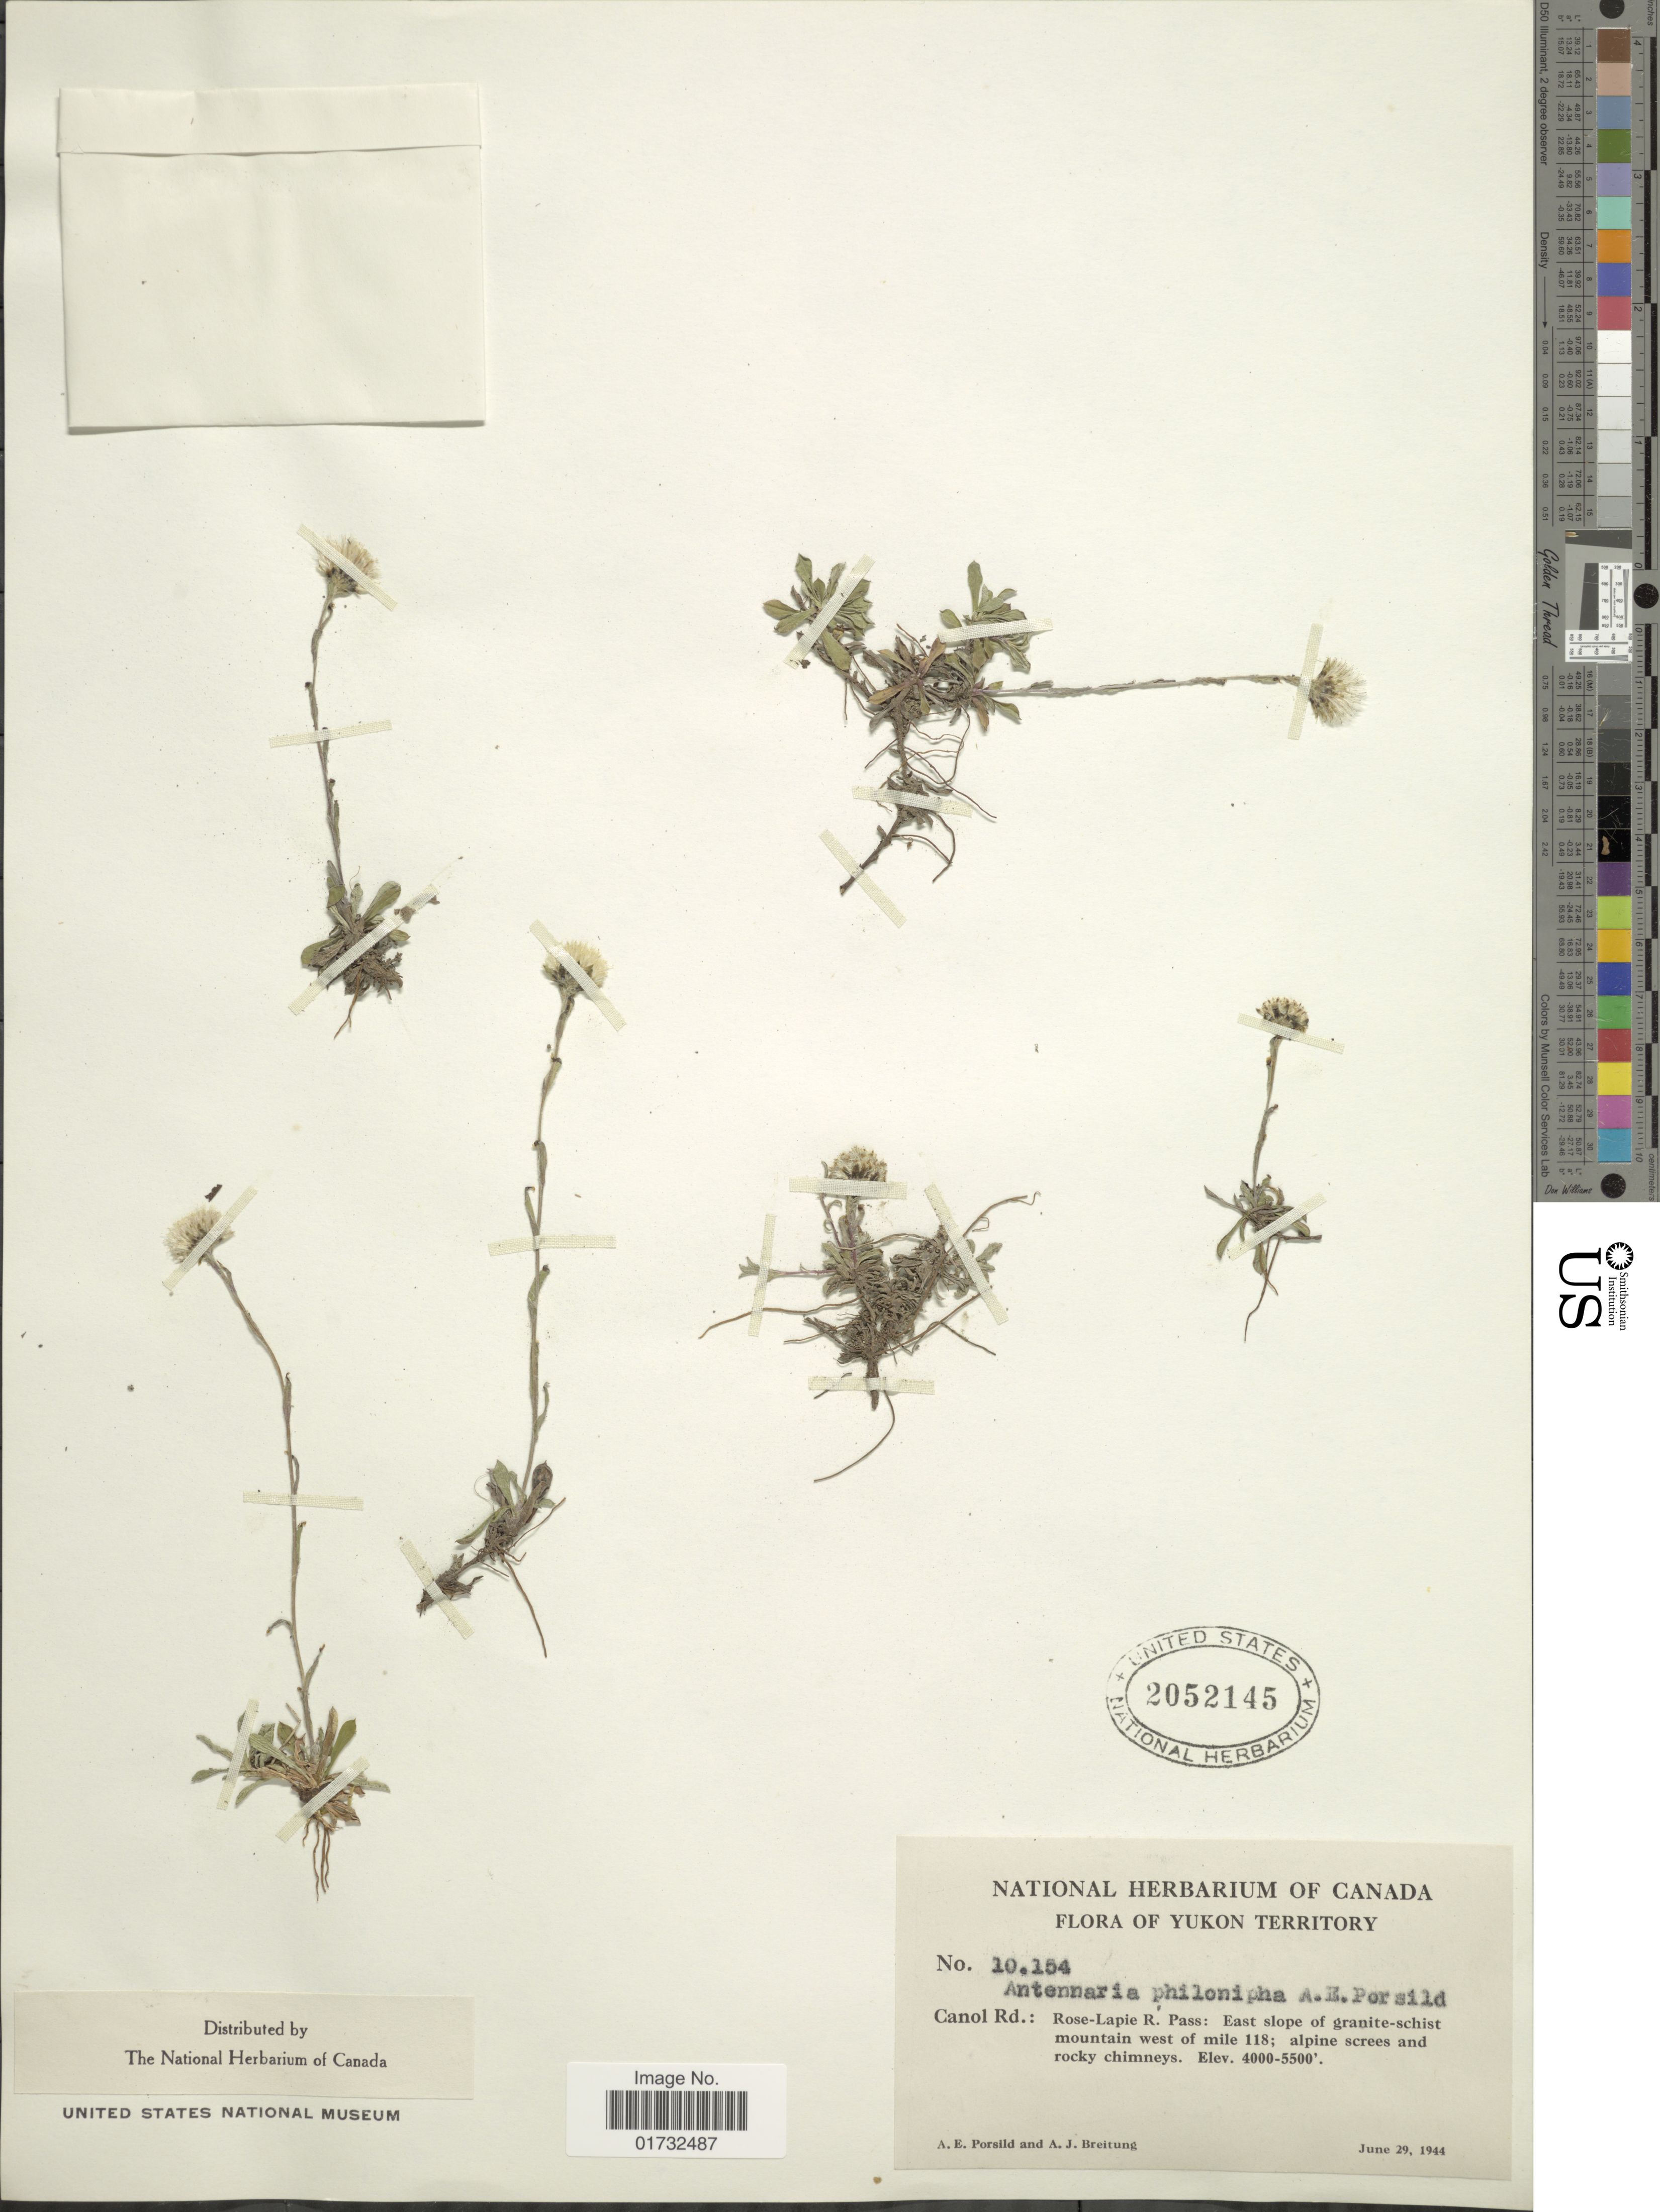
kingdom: Plantae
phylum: Tracheophyta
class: Magnoliopsida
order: Asterales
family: Asteraceae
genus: Antennaria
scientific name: Antennaria philonipha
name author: A.E. Porsild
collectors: A. E. Porsild & A. Breitung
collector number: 10154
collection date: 1944-06-29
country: Canada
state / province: Yukon Territory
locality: Canol Rd.: Rose-Lapie R. Pass: East slope of granite-schist mountain west of mile 118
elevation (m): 1219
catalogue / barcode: US 2052145